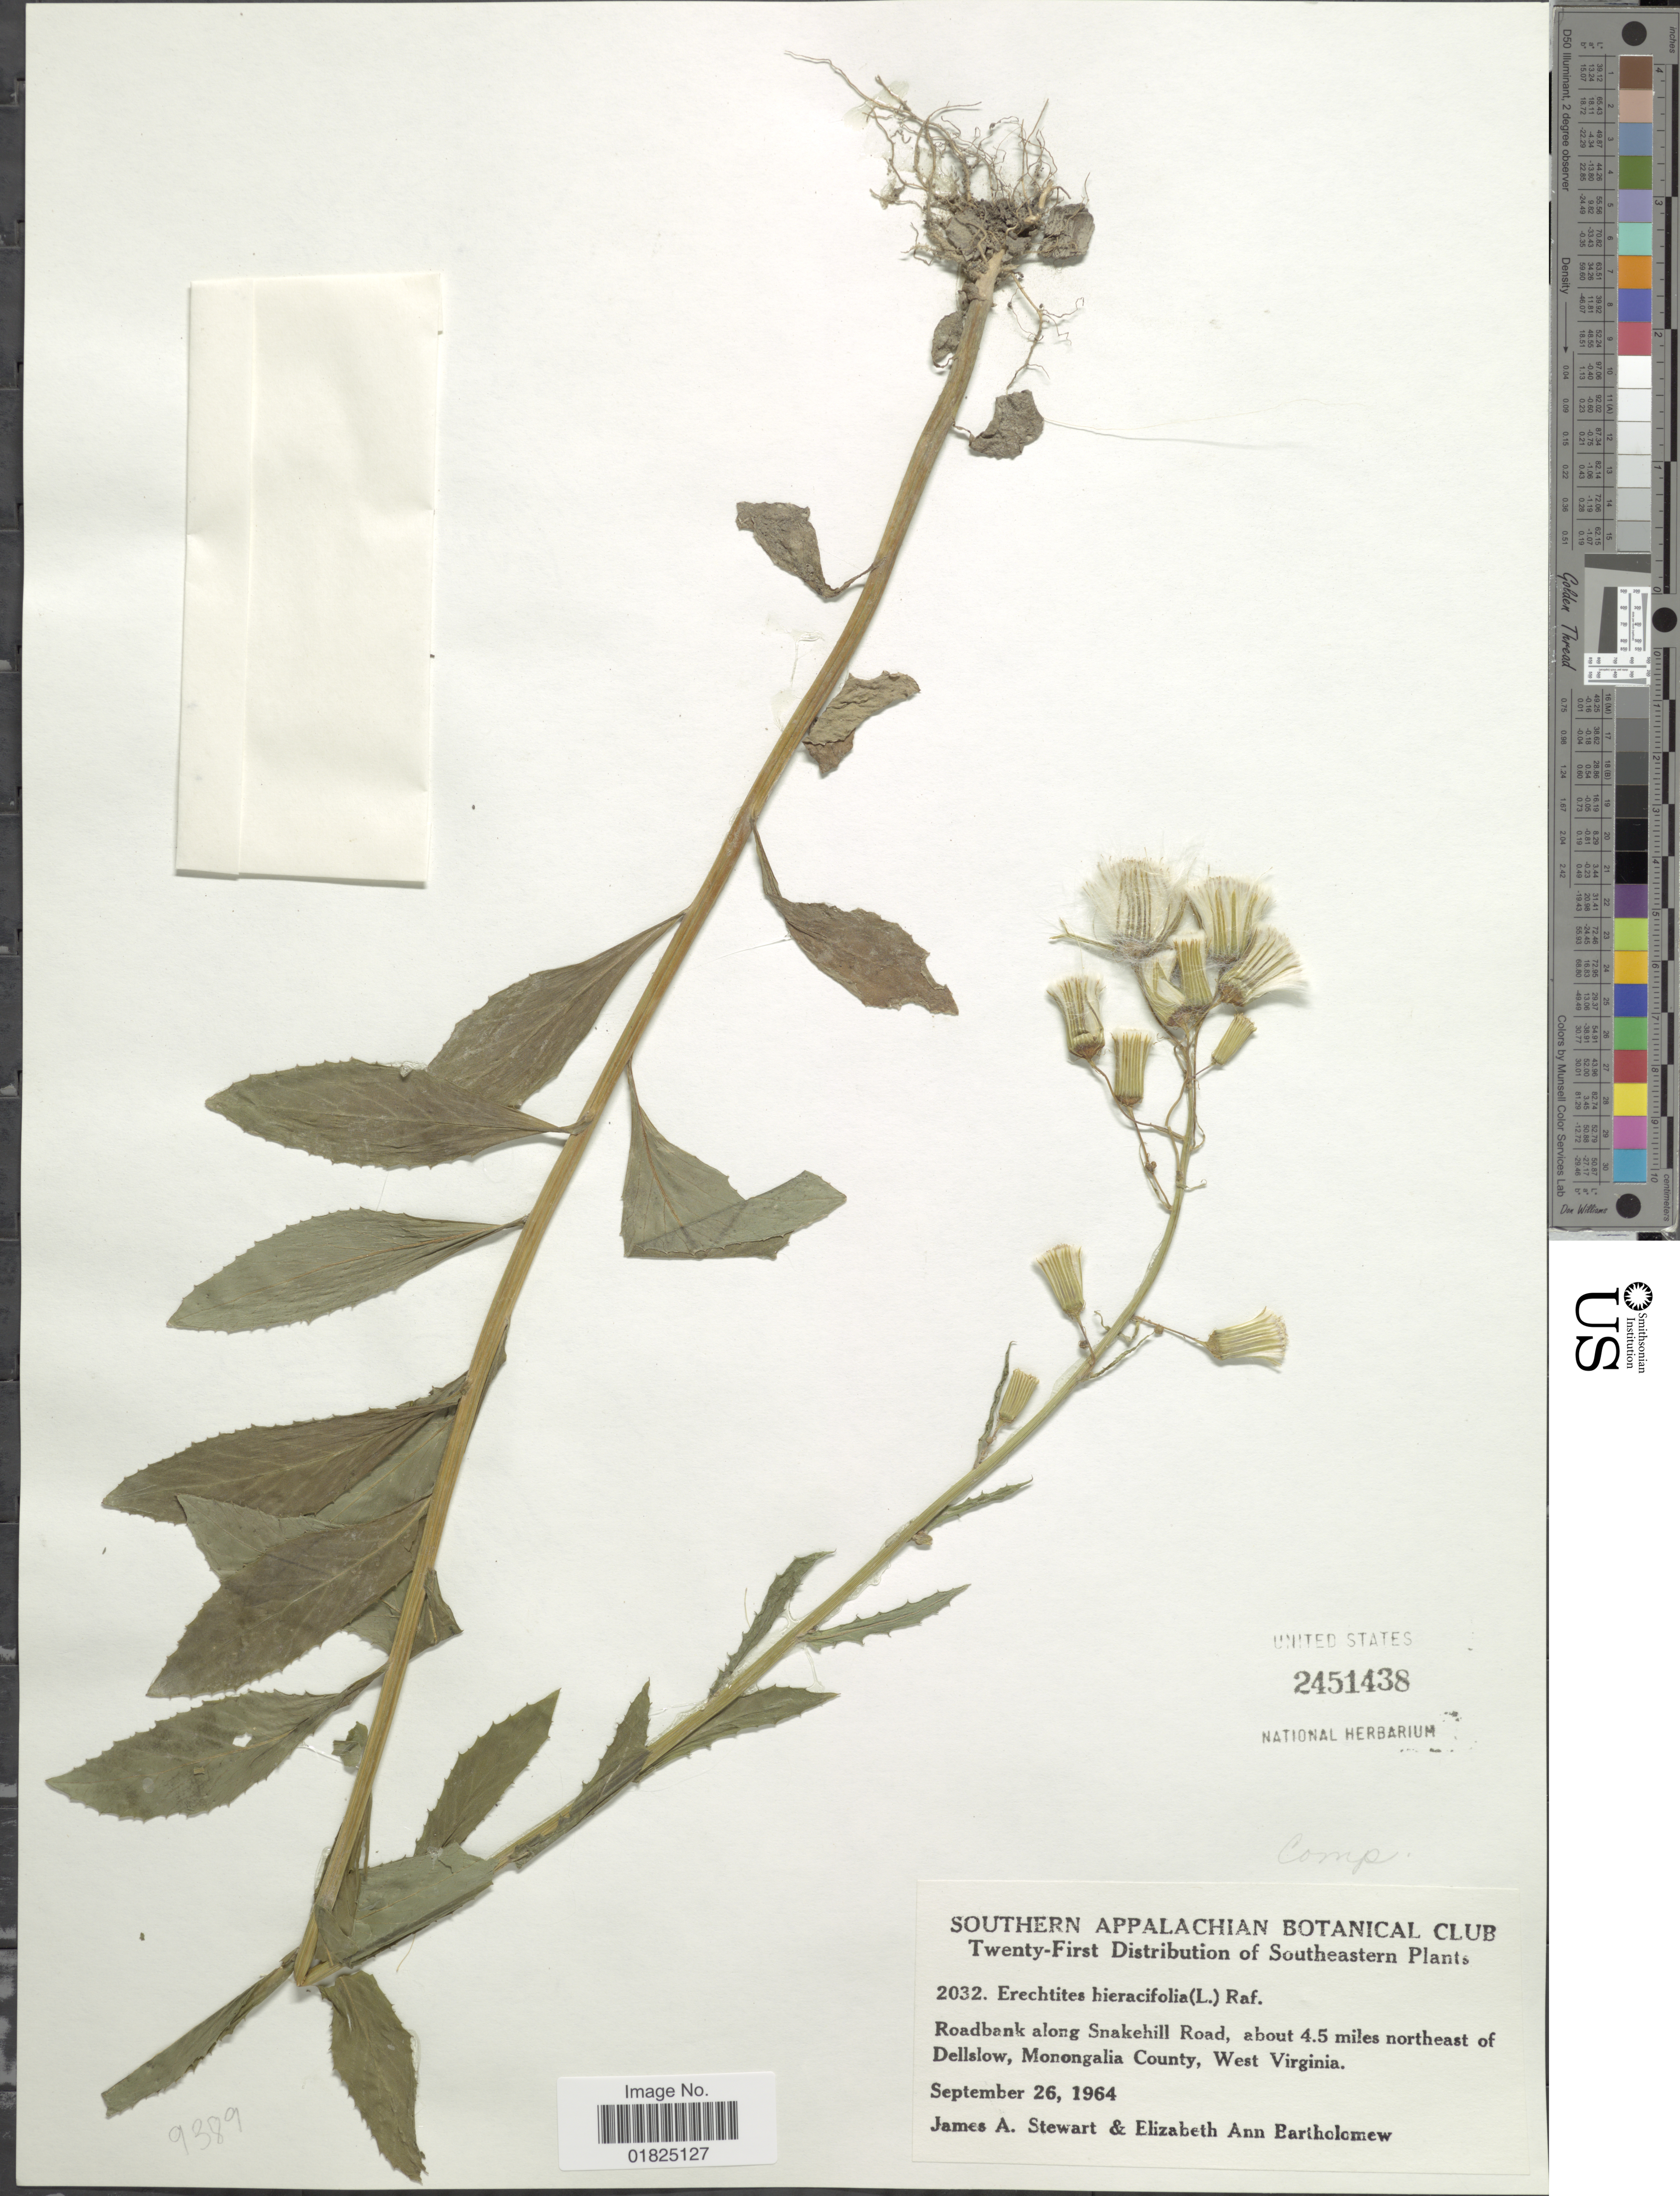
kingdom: Plantae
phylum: Tracheophyta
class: Magnoliopsida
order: Asterales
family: Asteraceae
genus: Erechtites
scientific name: Erechtites hieraciifolius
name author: (L.) Raf. ex DC.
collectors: J. A. Stewart & E. Bartholomew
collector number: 2032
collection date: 1964-09-26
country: United States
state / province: West Virginia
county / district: Monongalia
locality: Roadbank along Snakehill Road, about 4.5 miles northeast of Dellslow, Monogalia County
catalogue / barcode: US 2451438